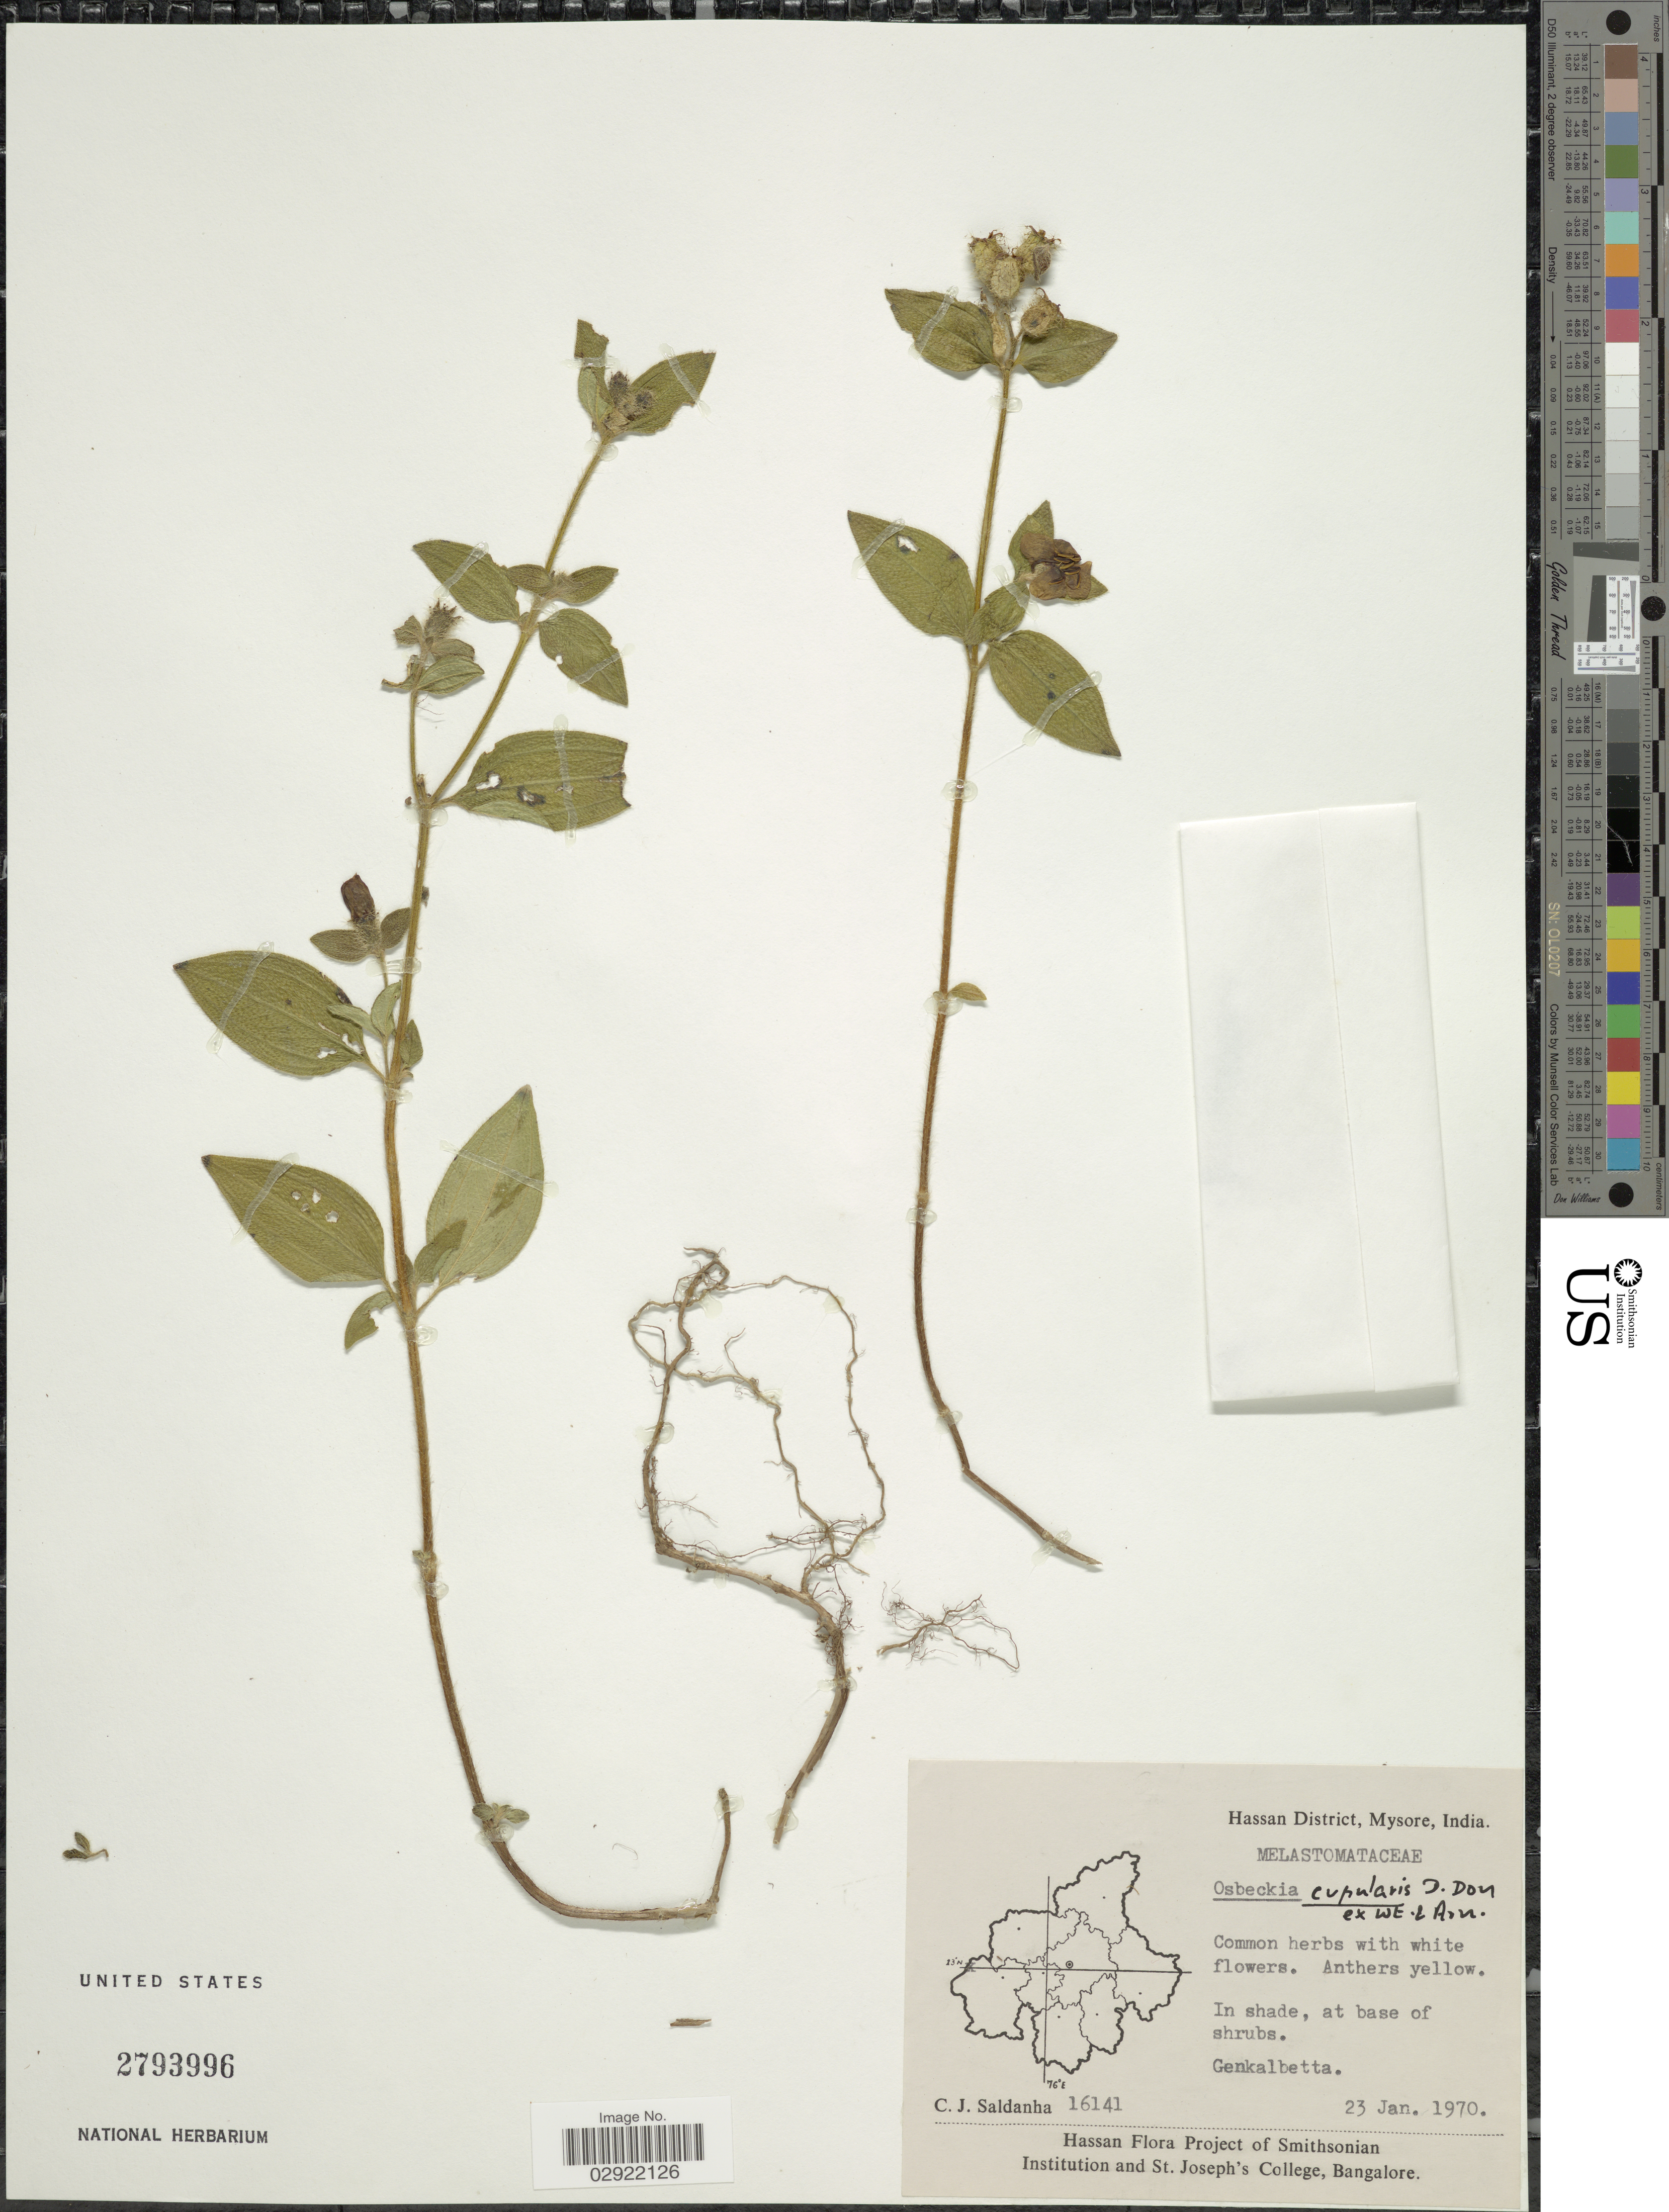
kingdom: Plantae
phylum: Tracheophyta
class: Magnoliopsida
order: Myrtales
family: Melastomataceae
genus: Osbeckia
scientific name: Osbeckia cupularis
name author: D. Don ex Wight & Arn.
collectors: C. J. Saldanha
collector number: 16141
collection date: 1970-01-23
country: India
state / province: Karnataka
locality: Hassan District, Mysore. Genkalbetta.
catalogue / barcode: US 2793996